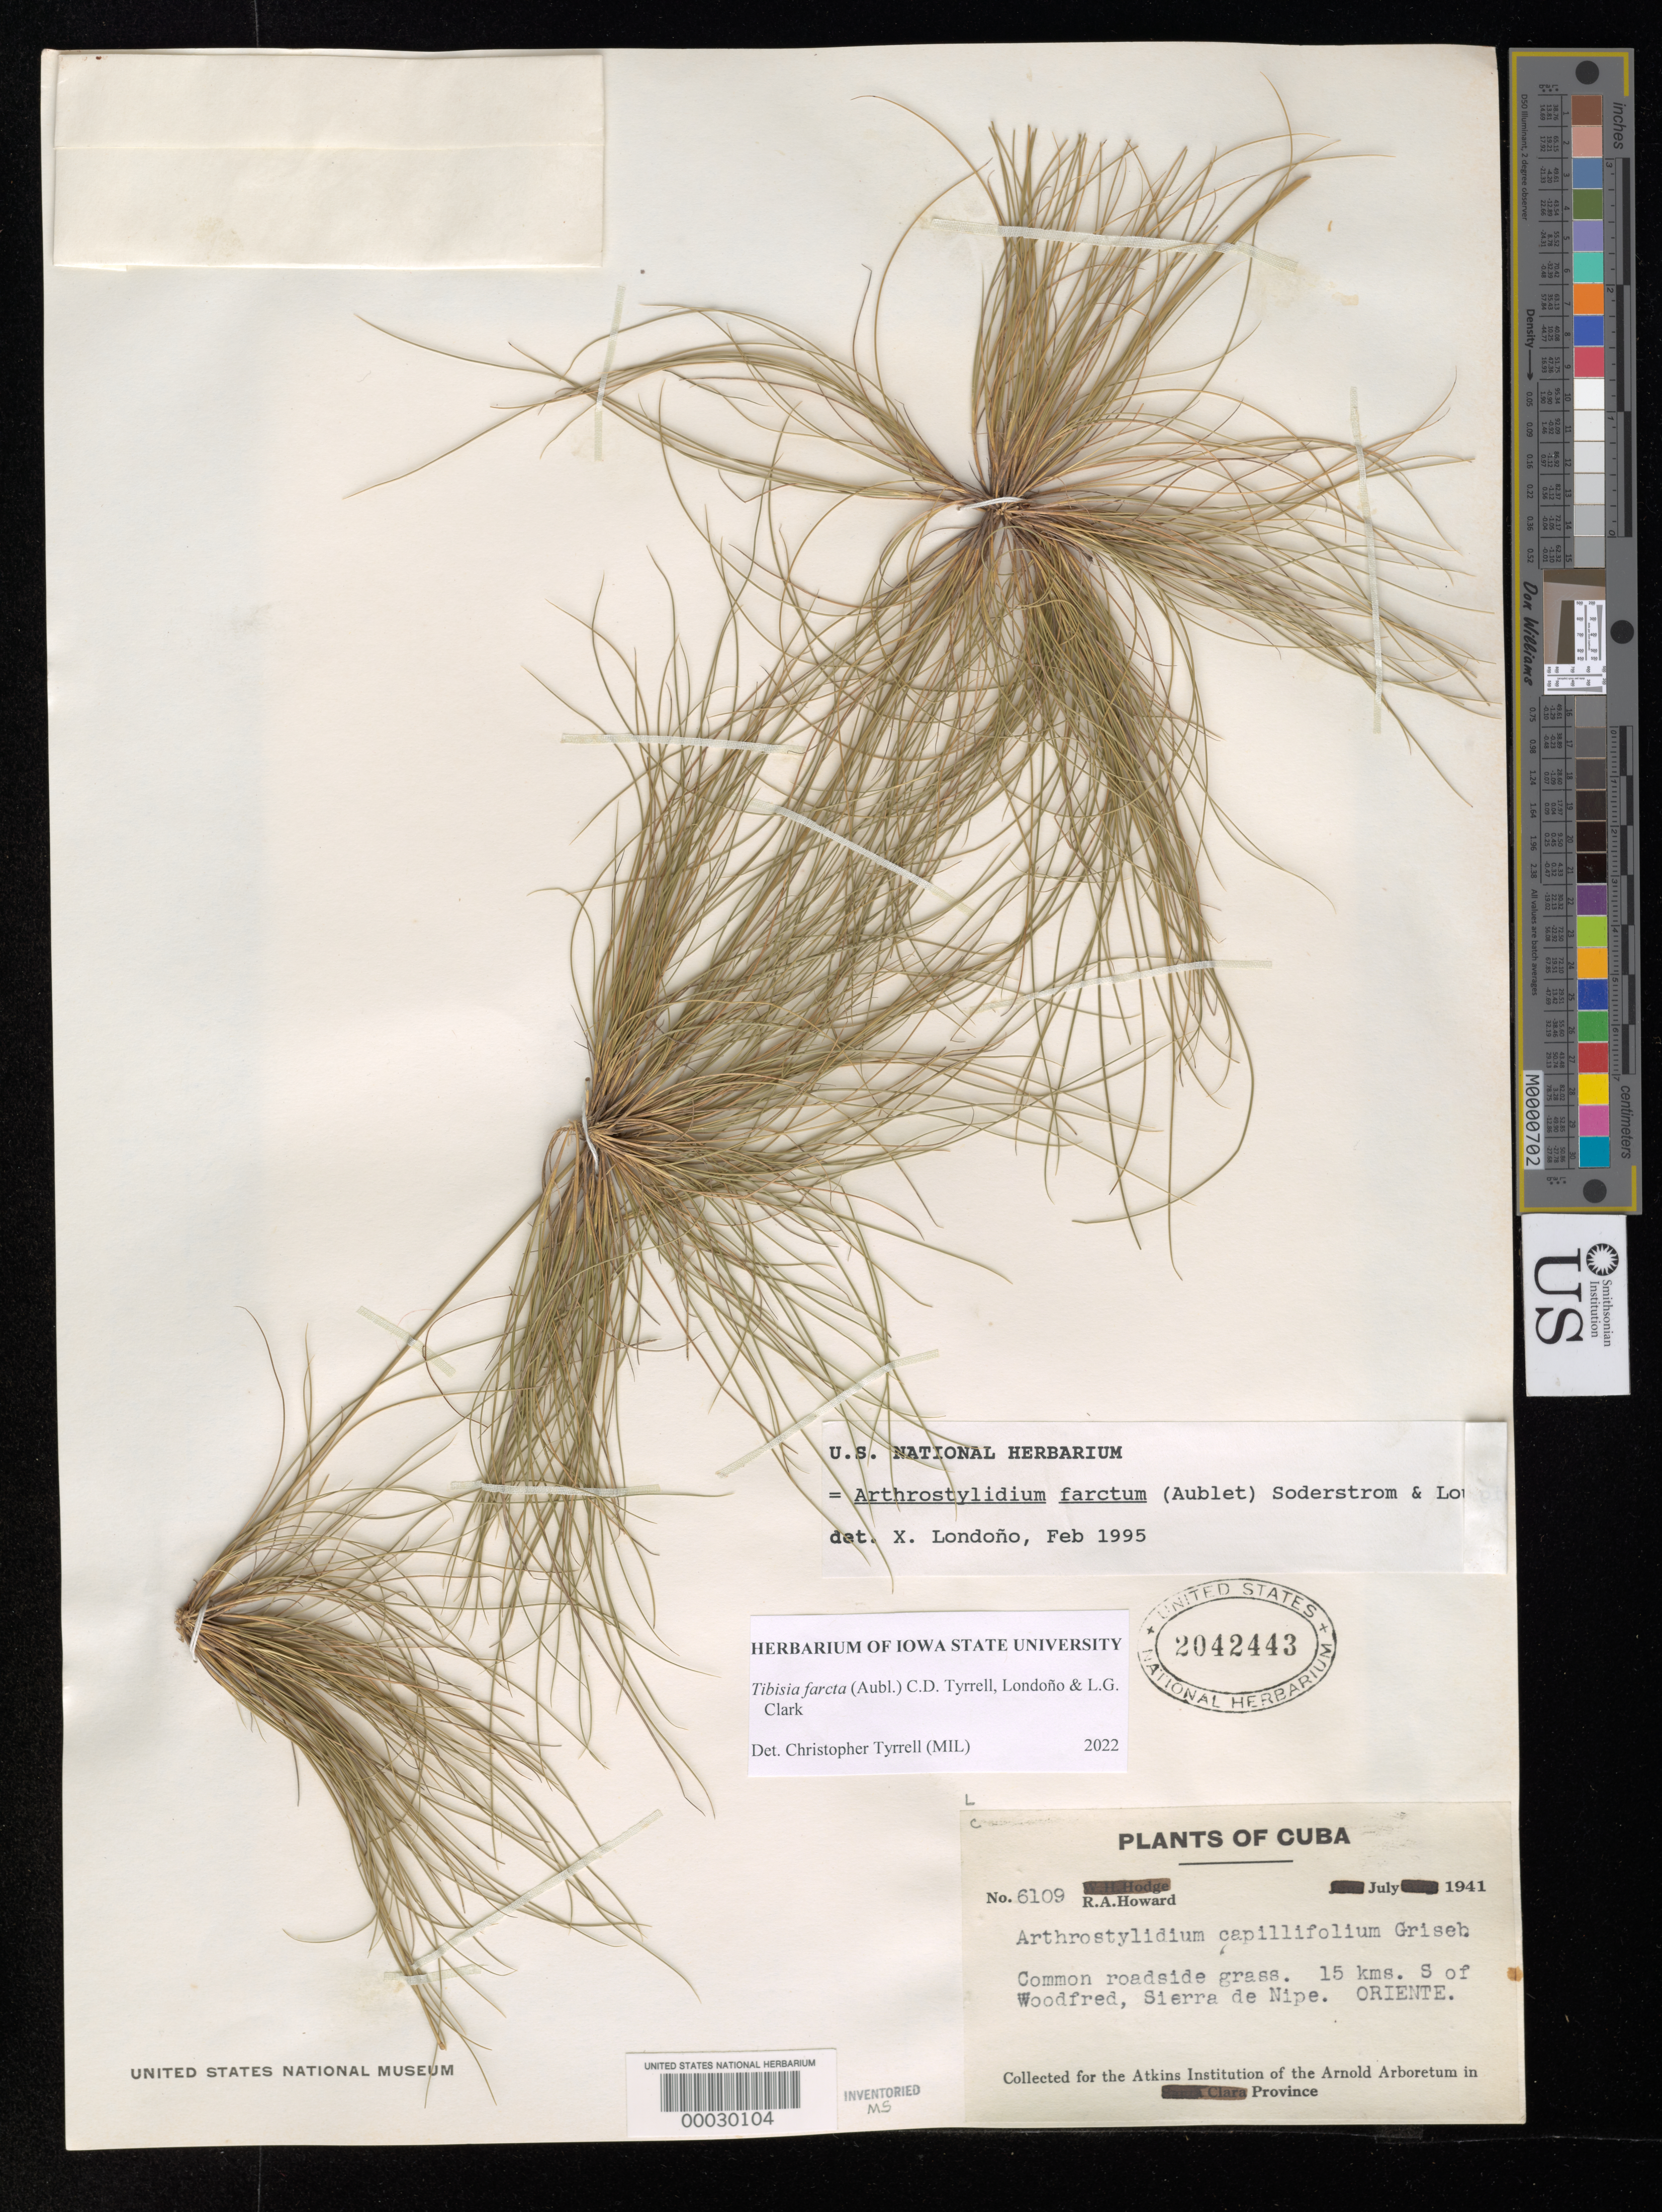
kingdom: Plantae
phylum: Tracheophyta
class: Liliopsida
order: Poales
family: Poaceae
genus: Tibisia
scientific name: Tibisia farcta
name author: (Aubl.) C.D. Tyrrell et al.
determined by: Tyrrell, Christopher D., (MIL), Milwaukee Public Museum (UNITED STATES)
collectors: R. A. Howard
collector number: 6109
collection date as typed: Jul 1941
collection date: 1941-07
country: Cuba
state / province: Oriente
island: Greater Antilles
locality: Woodfred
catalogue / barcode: US 2042443